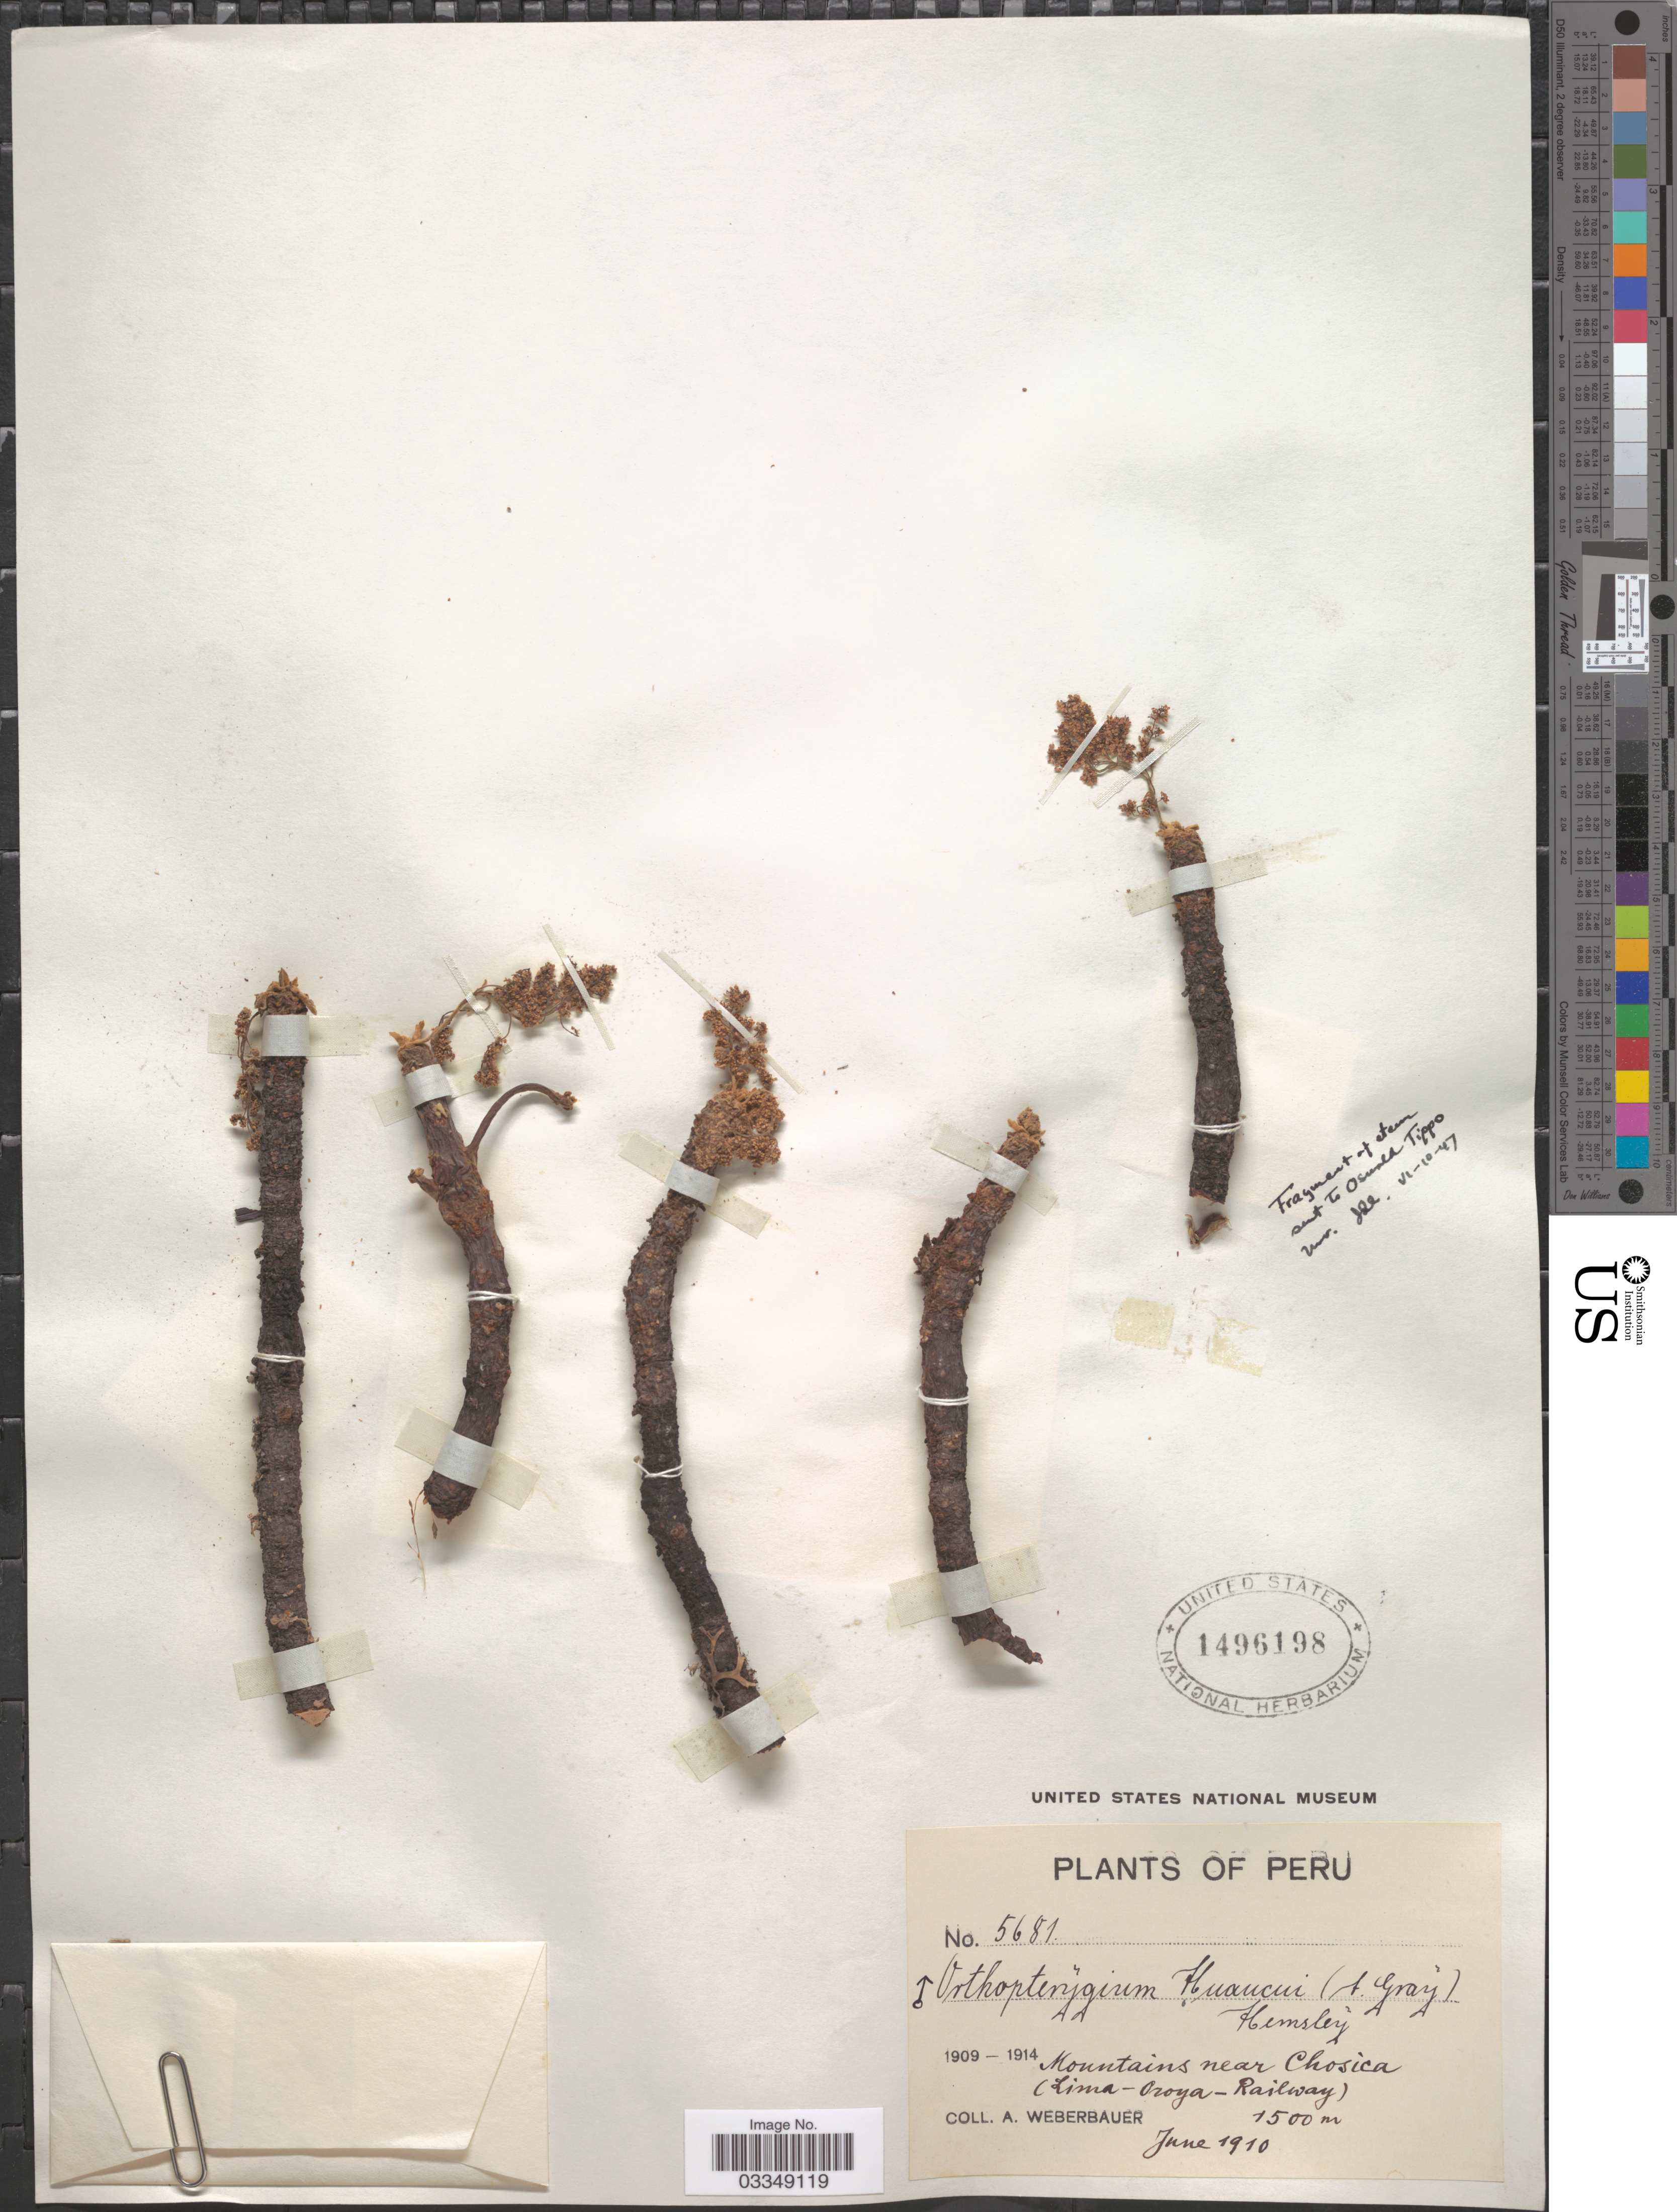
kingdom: Plantae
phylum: Tracheophyta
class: Magnoliopsida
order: Sapindales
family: Anacardiaceae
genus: Orthopterygium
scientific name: Orthopterygium huaucui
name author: (A. Gray) Hemsl.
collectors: A. Weberbauer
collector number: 5681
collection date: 1910-06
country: Peru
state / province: Lima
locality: Mountains near Chosica (Lima-Oroya-Railway).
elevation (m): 1500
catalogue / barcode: US 1496198